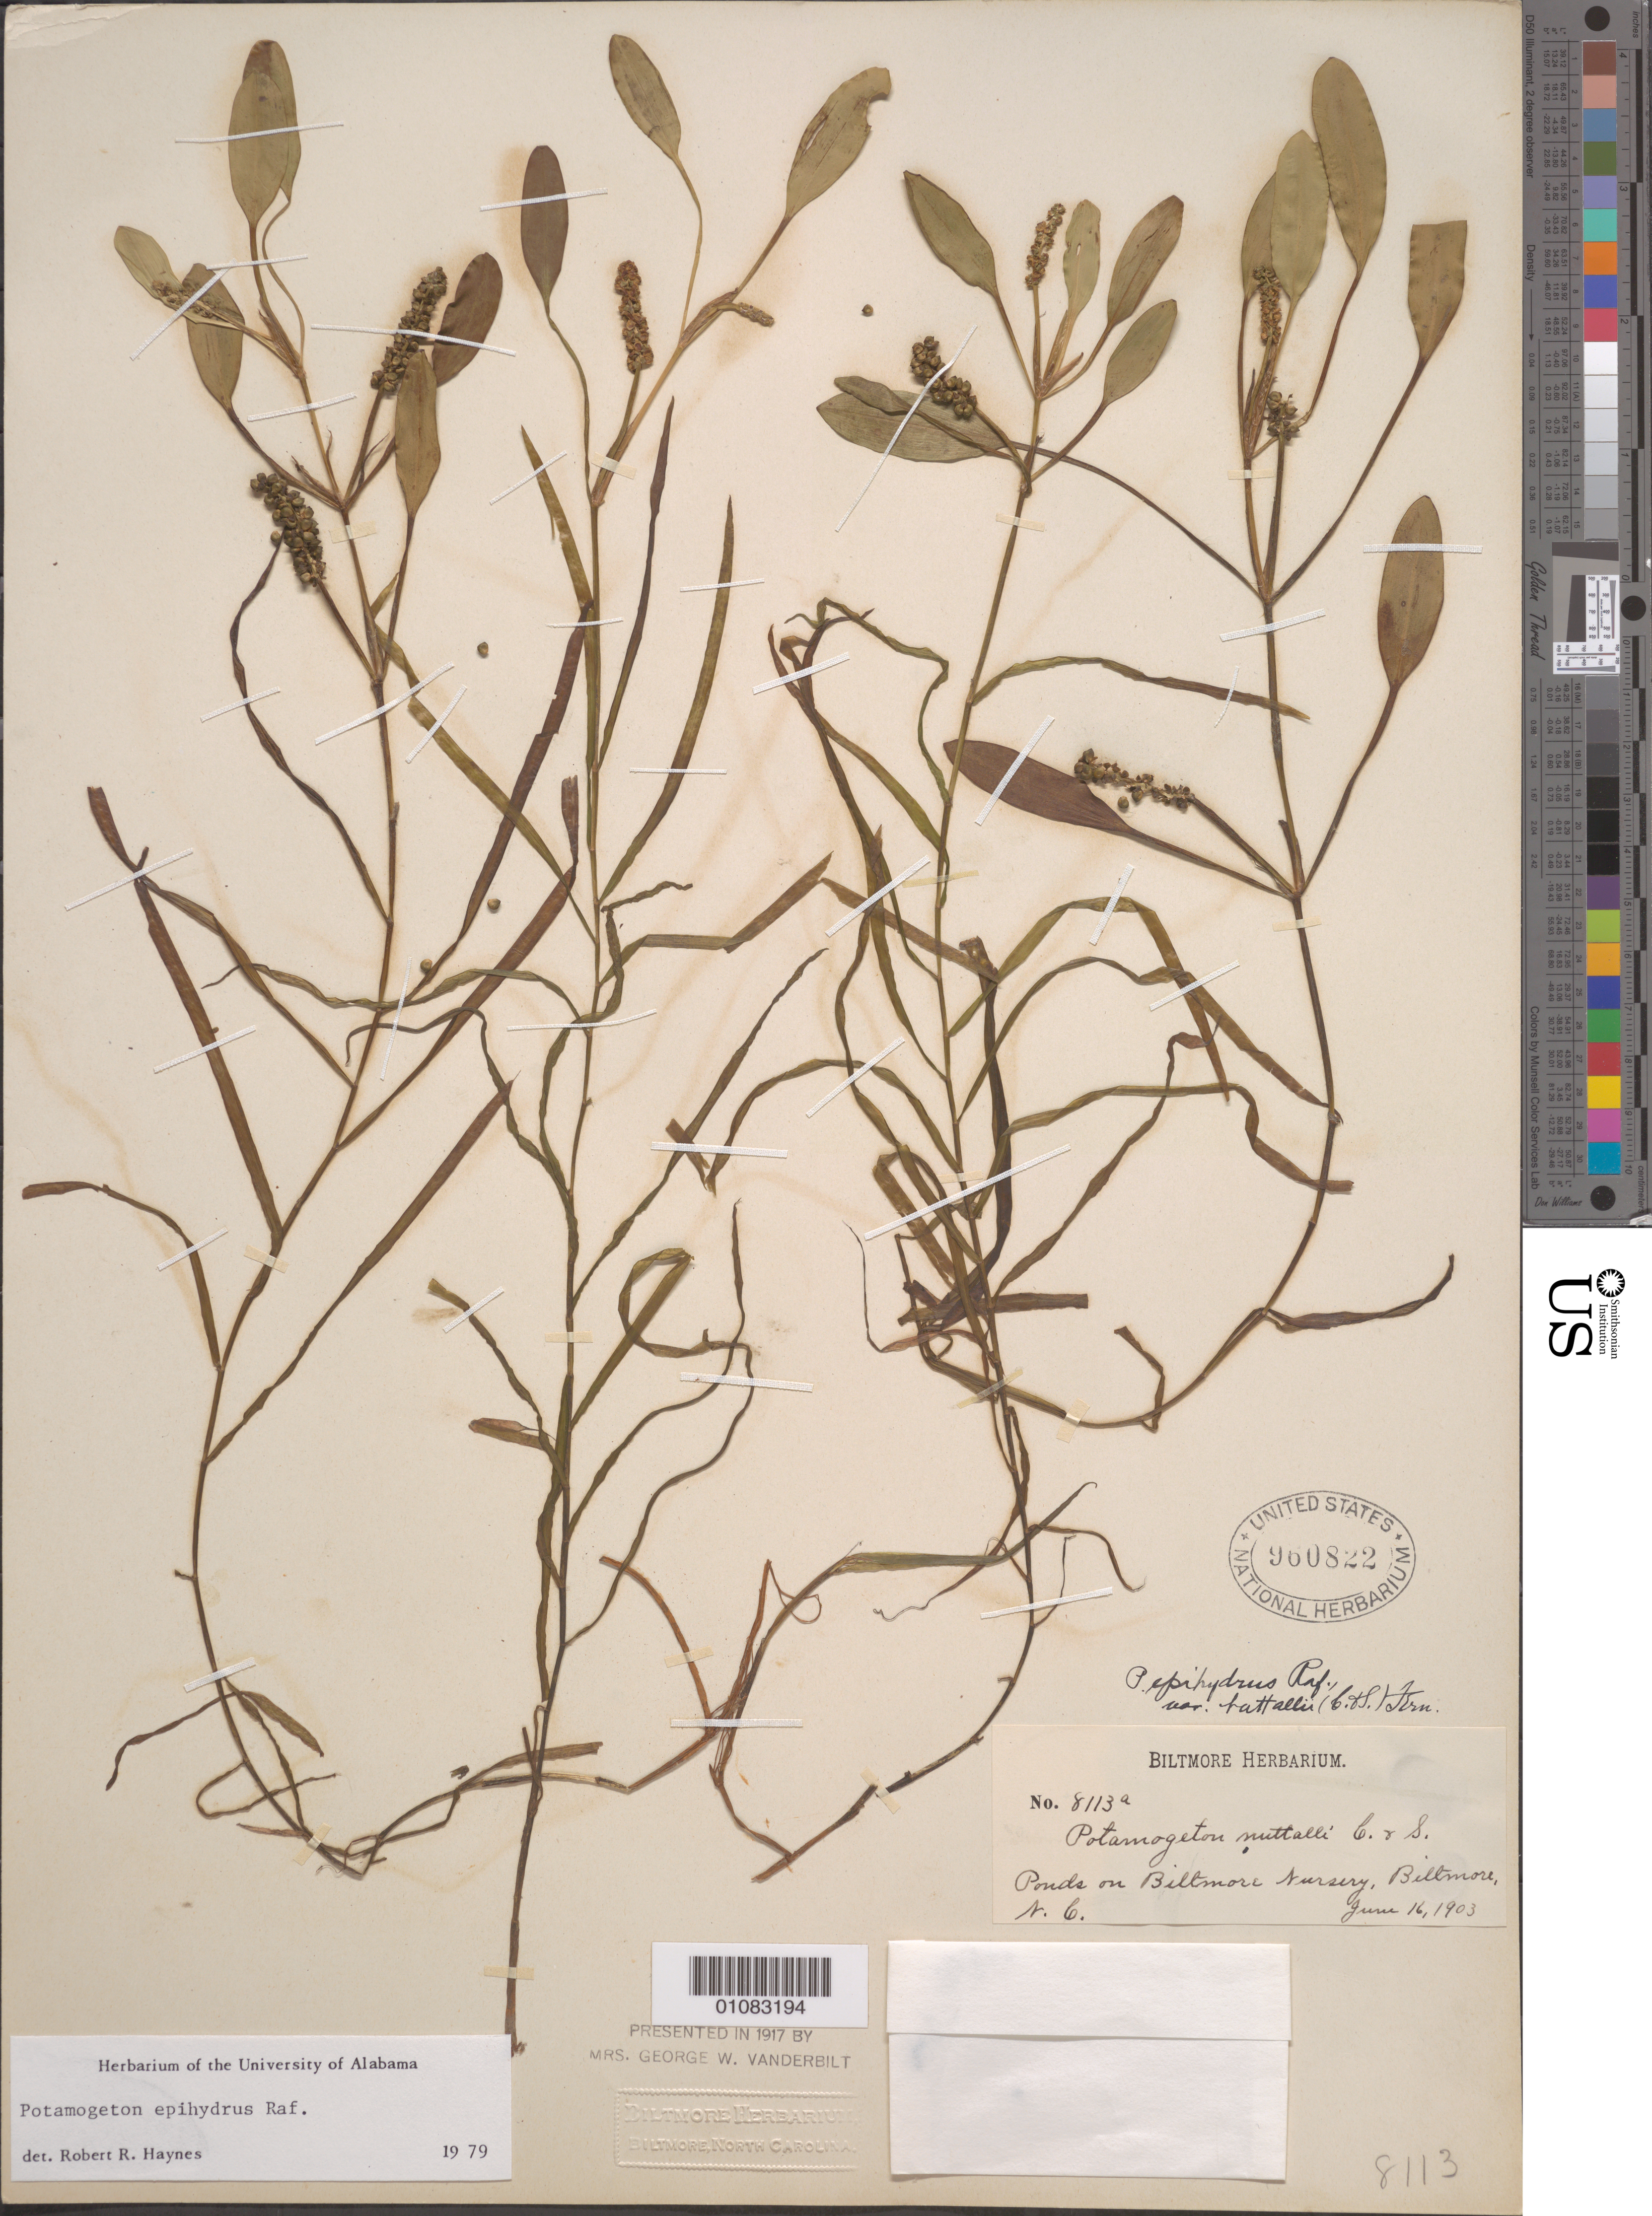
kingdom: Plantae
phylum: Tracheophyta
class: Liliopsida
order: Alismatales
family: Potamogetonaceae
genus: Potamogeton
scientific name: Potamogeton epihydrus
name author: Raf.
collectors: ex herb. Biltmore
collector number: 8113a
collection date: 1903-06-16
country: United States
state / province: North Carolina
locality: Biltmore, Biltmore Nursery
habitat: Ponds.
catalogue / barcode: US 960822